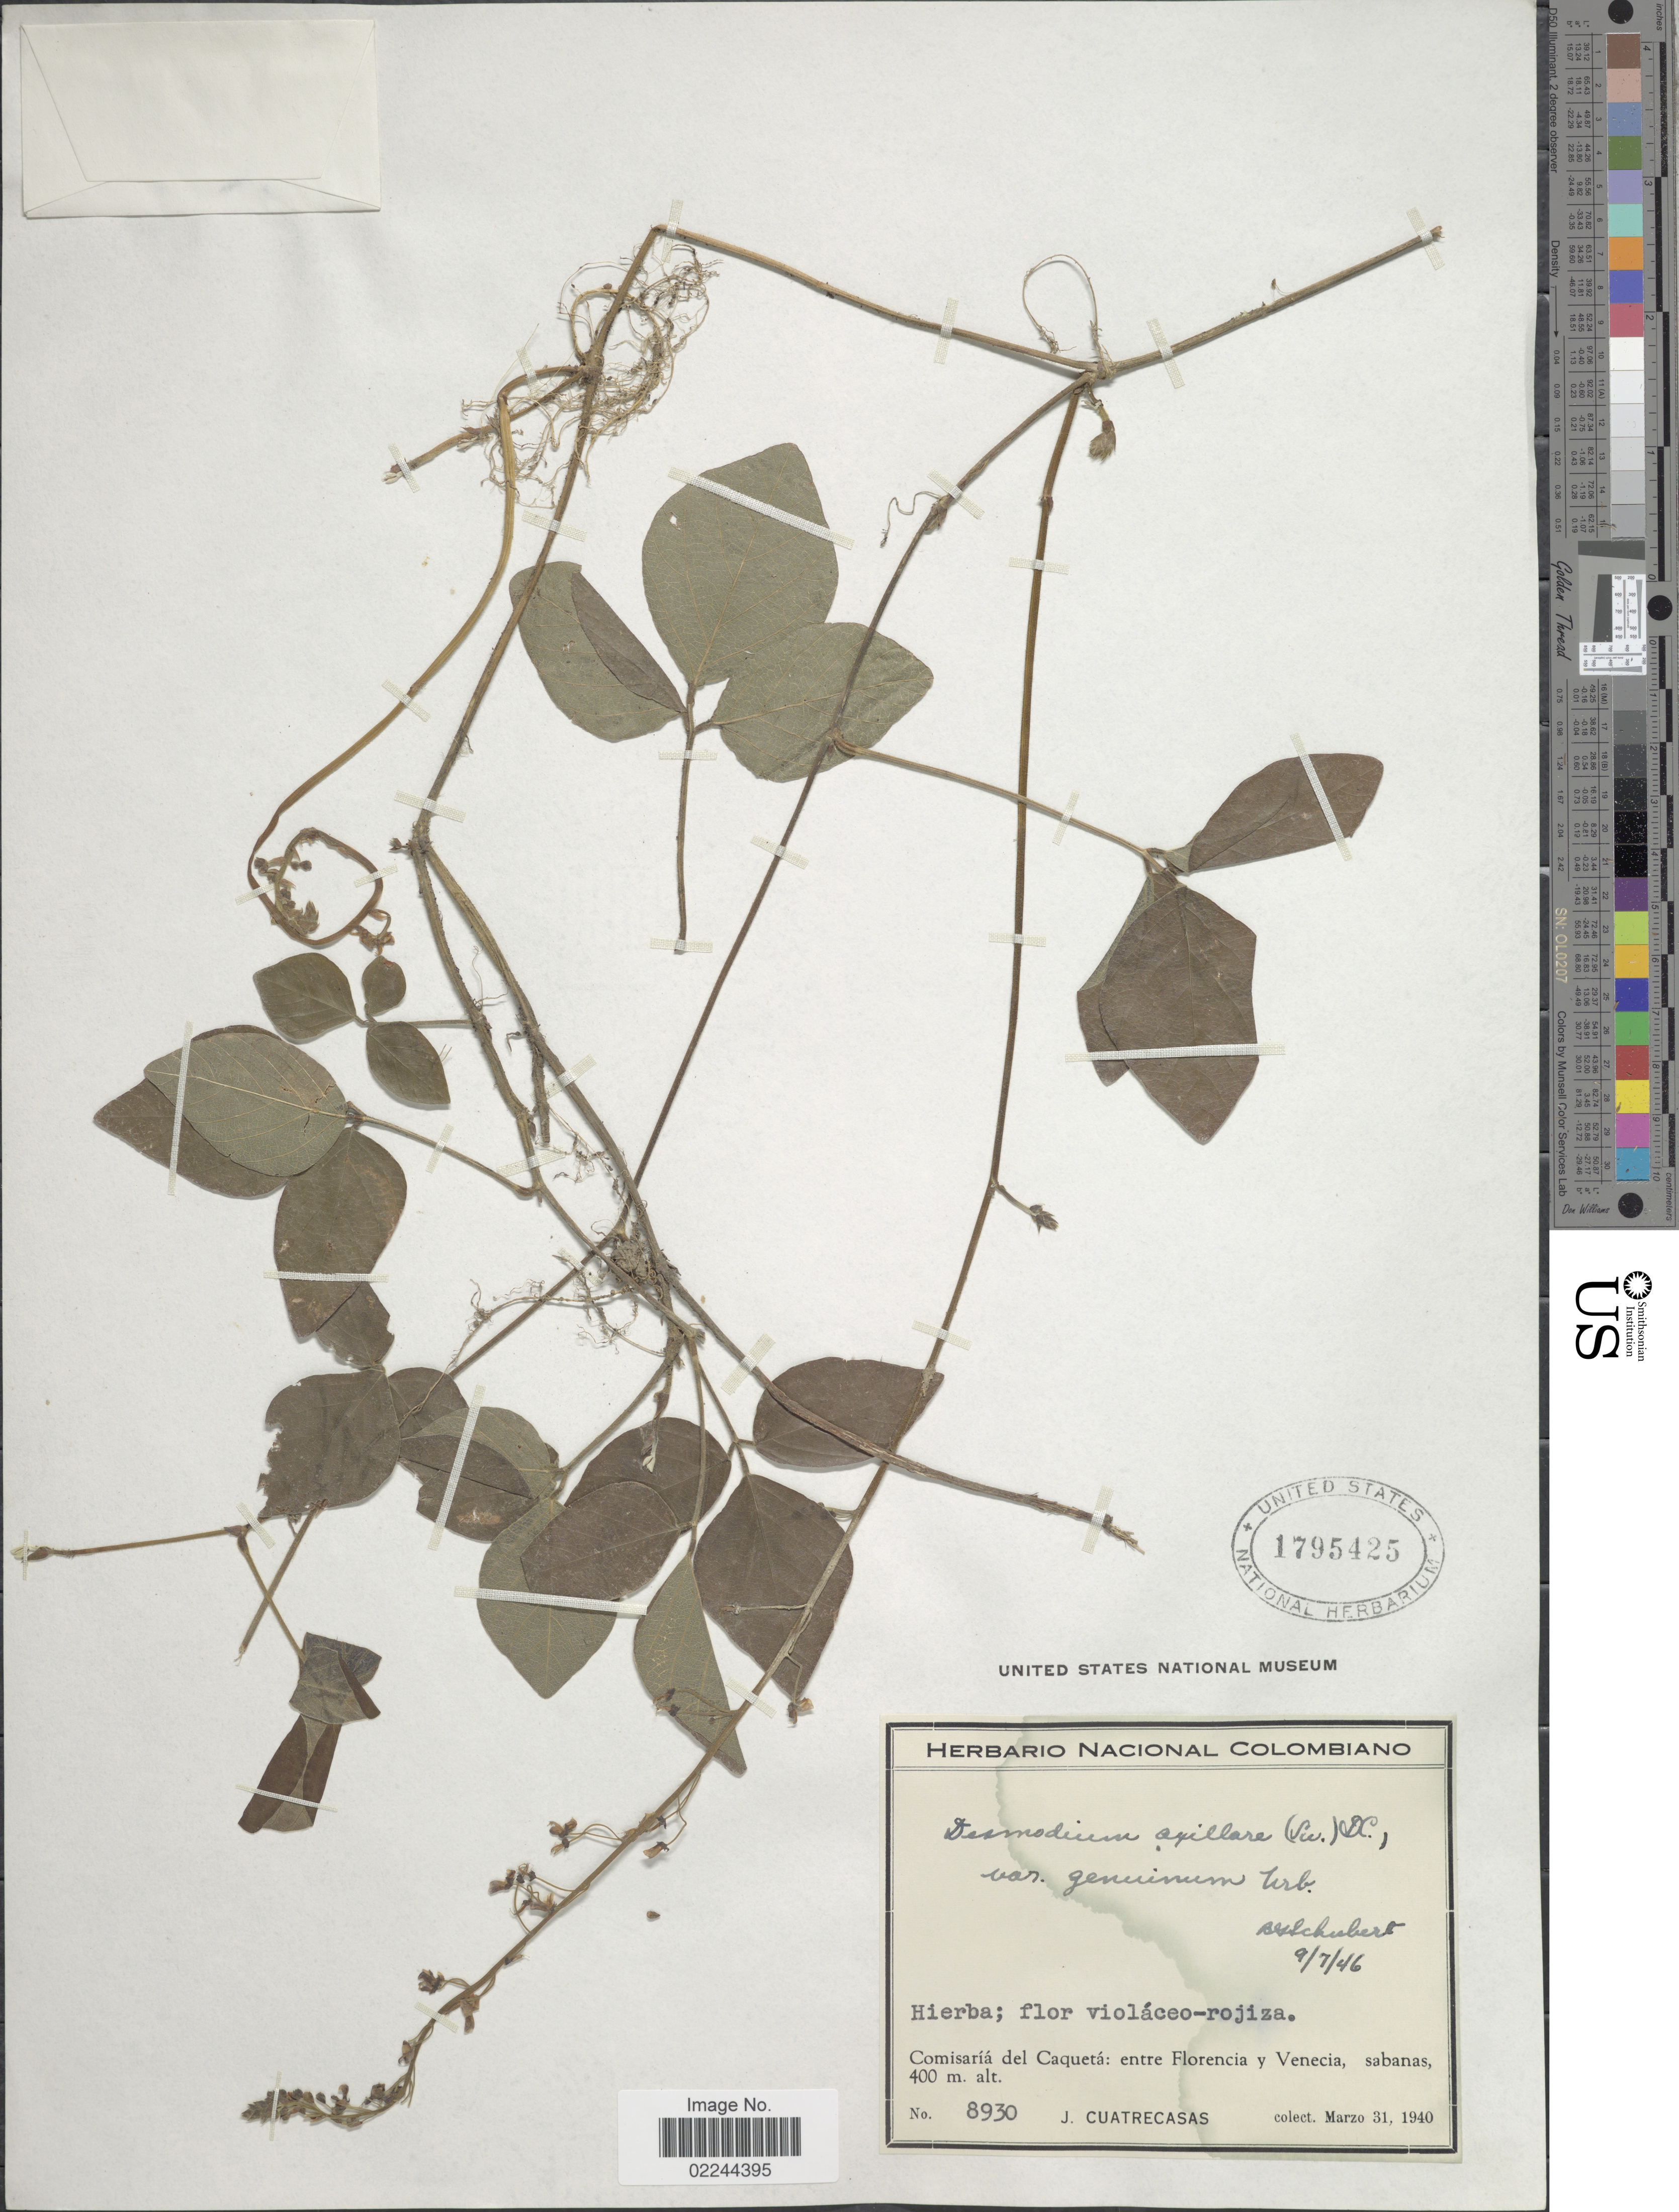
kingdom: Plantae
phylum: Tracheophyta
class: Magnoliopsida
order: Fabales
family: Fabaceae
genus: Desmodium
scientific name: Desmodium axillare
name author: (Sw.) DC.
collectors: J. Cuatrecasas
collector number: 8930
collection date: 1940-03-31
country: Colombia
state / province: Caquetá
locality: Comisaria del Caqueta: entre Florencia y Venecia, sabanas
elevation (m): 400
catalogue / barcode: US 1795425